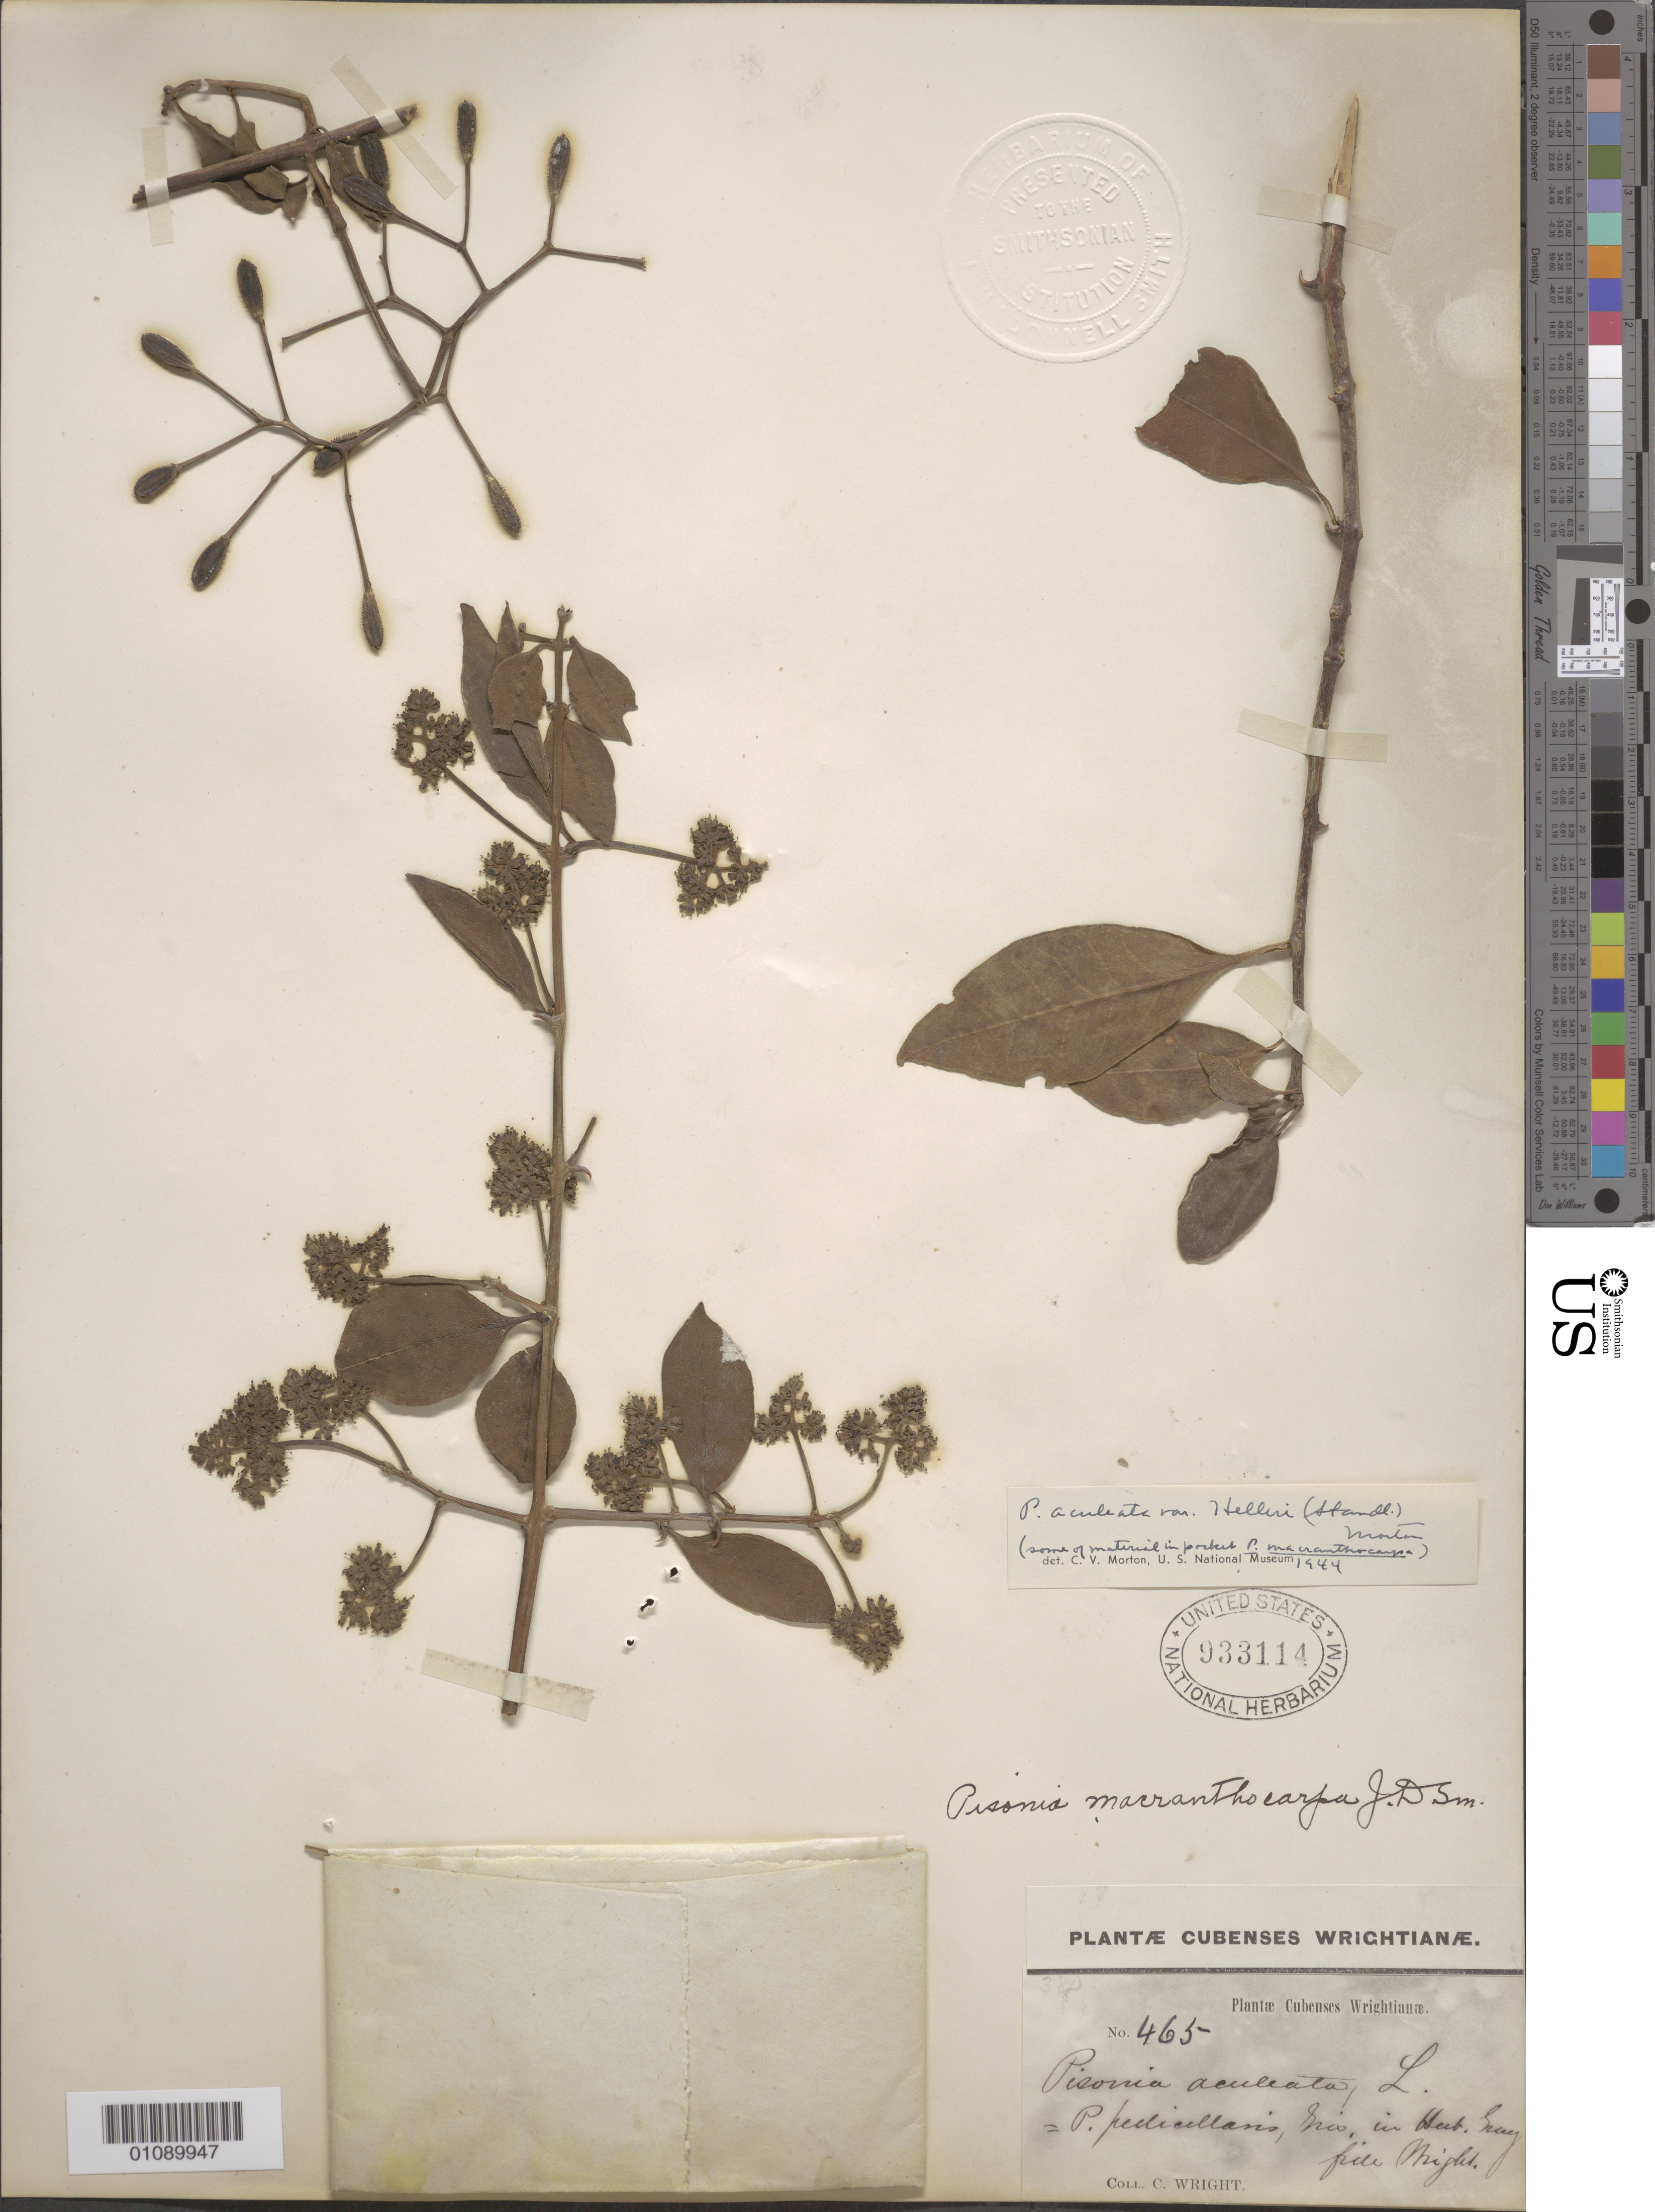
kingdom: Plantae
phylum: Tracheophyta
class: Magnoliopsida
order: Caryophyllales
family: Nyctaginaceae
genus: Pisonia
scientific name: Pisonia aculeata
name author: L.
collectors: C. Wright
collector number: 465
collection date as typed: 1800 to 1899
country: Cuba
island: Cuba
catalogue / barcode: US 933114